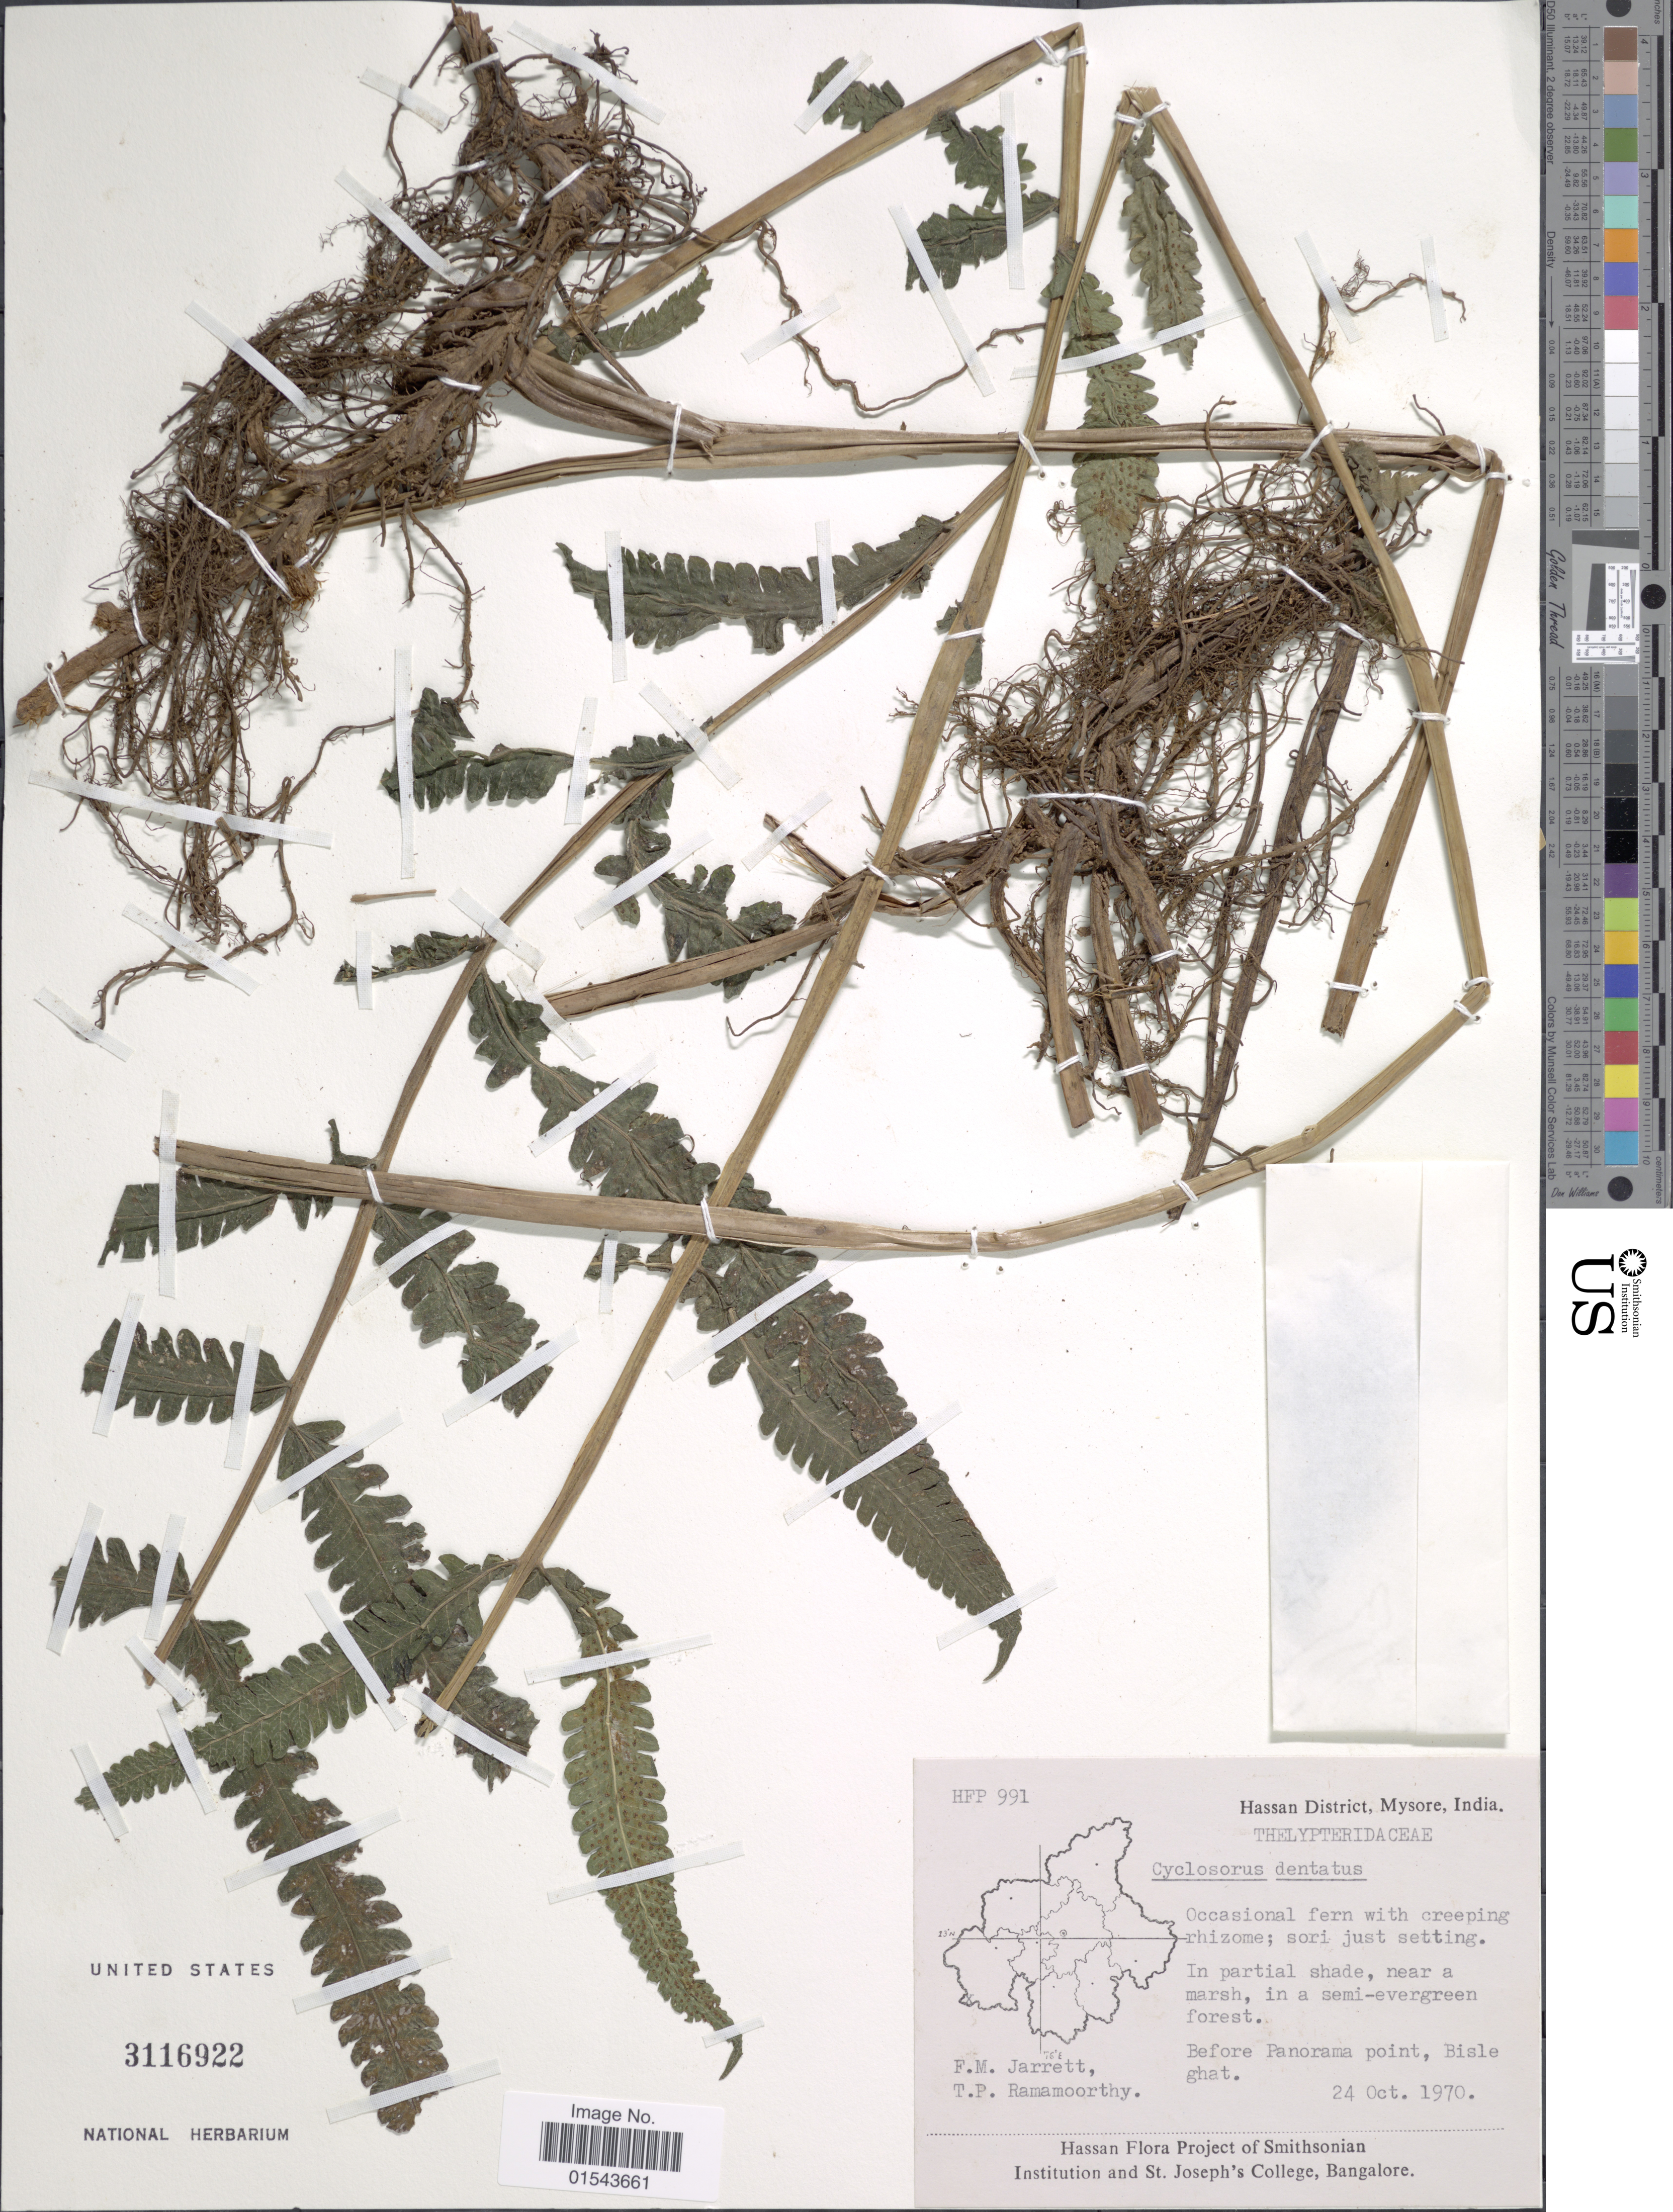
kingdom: Plantae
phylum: Tracheophyta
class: Polypodiopsida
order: Polypodiales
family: Thelypteridaceae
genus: Christella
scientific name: Christella dentata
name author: (Forssk.) Brownsey & Jermy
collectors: F. M. Jarrett & T. P. Ramamoorthy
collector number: HFP 991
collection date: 1970-10-24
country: India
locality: Hassan District, Mysore. Befor Panorama point, Bisle ghat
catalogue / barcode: US 3116922